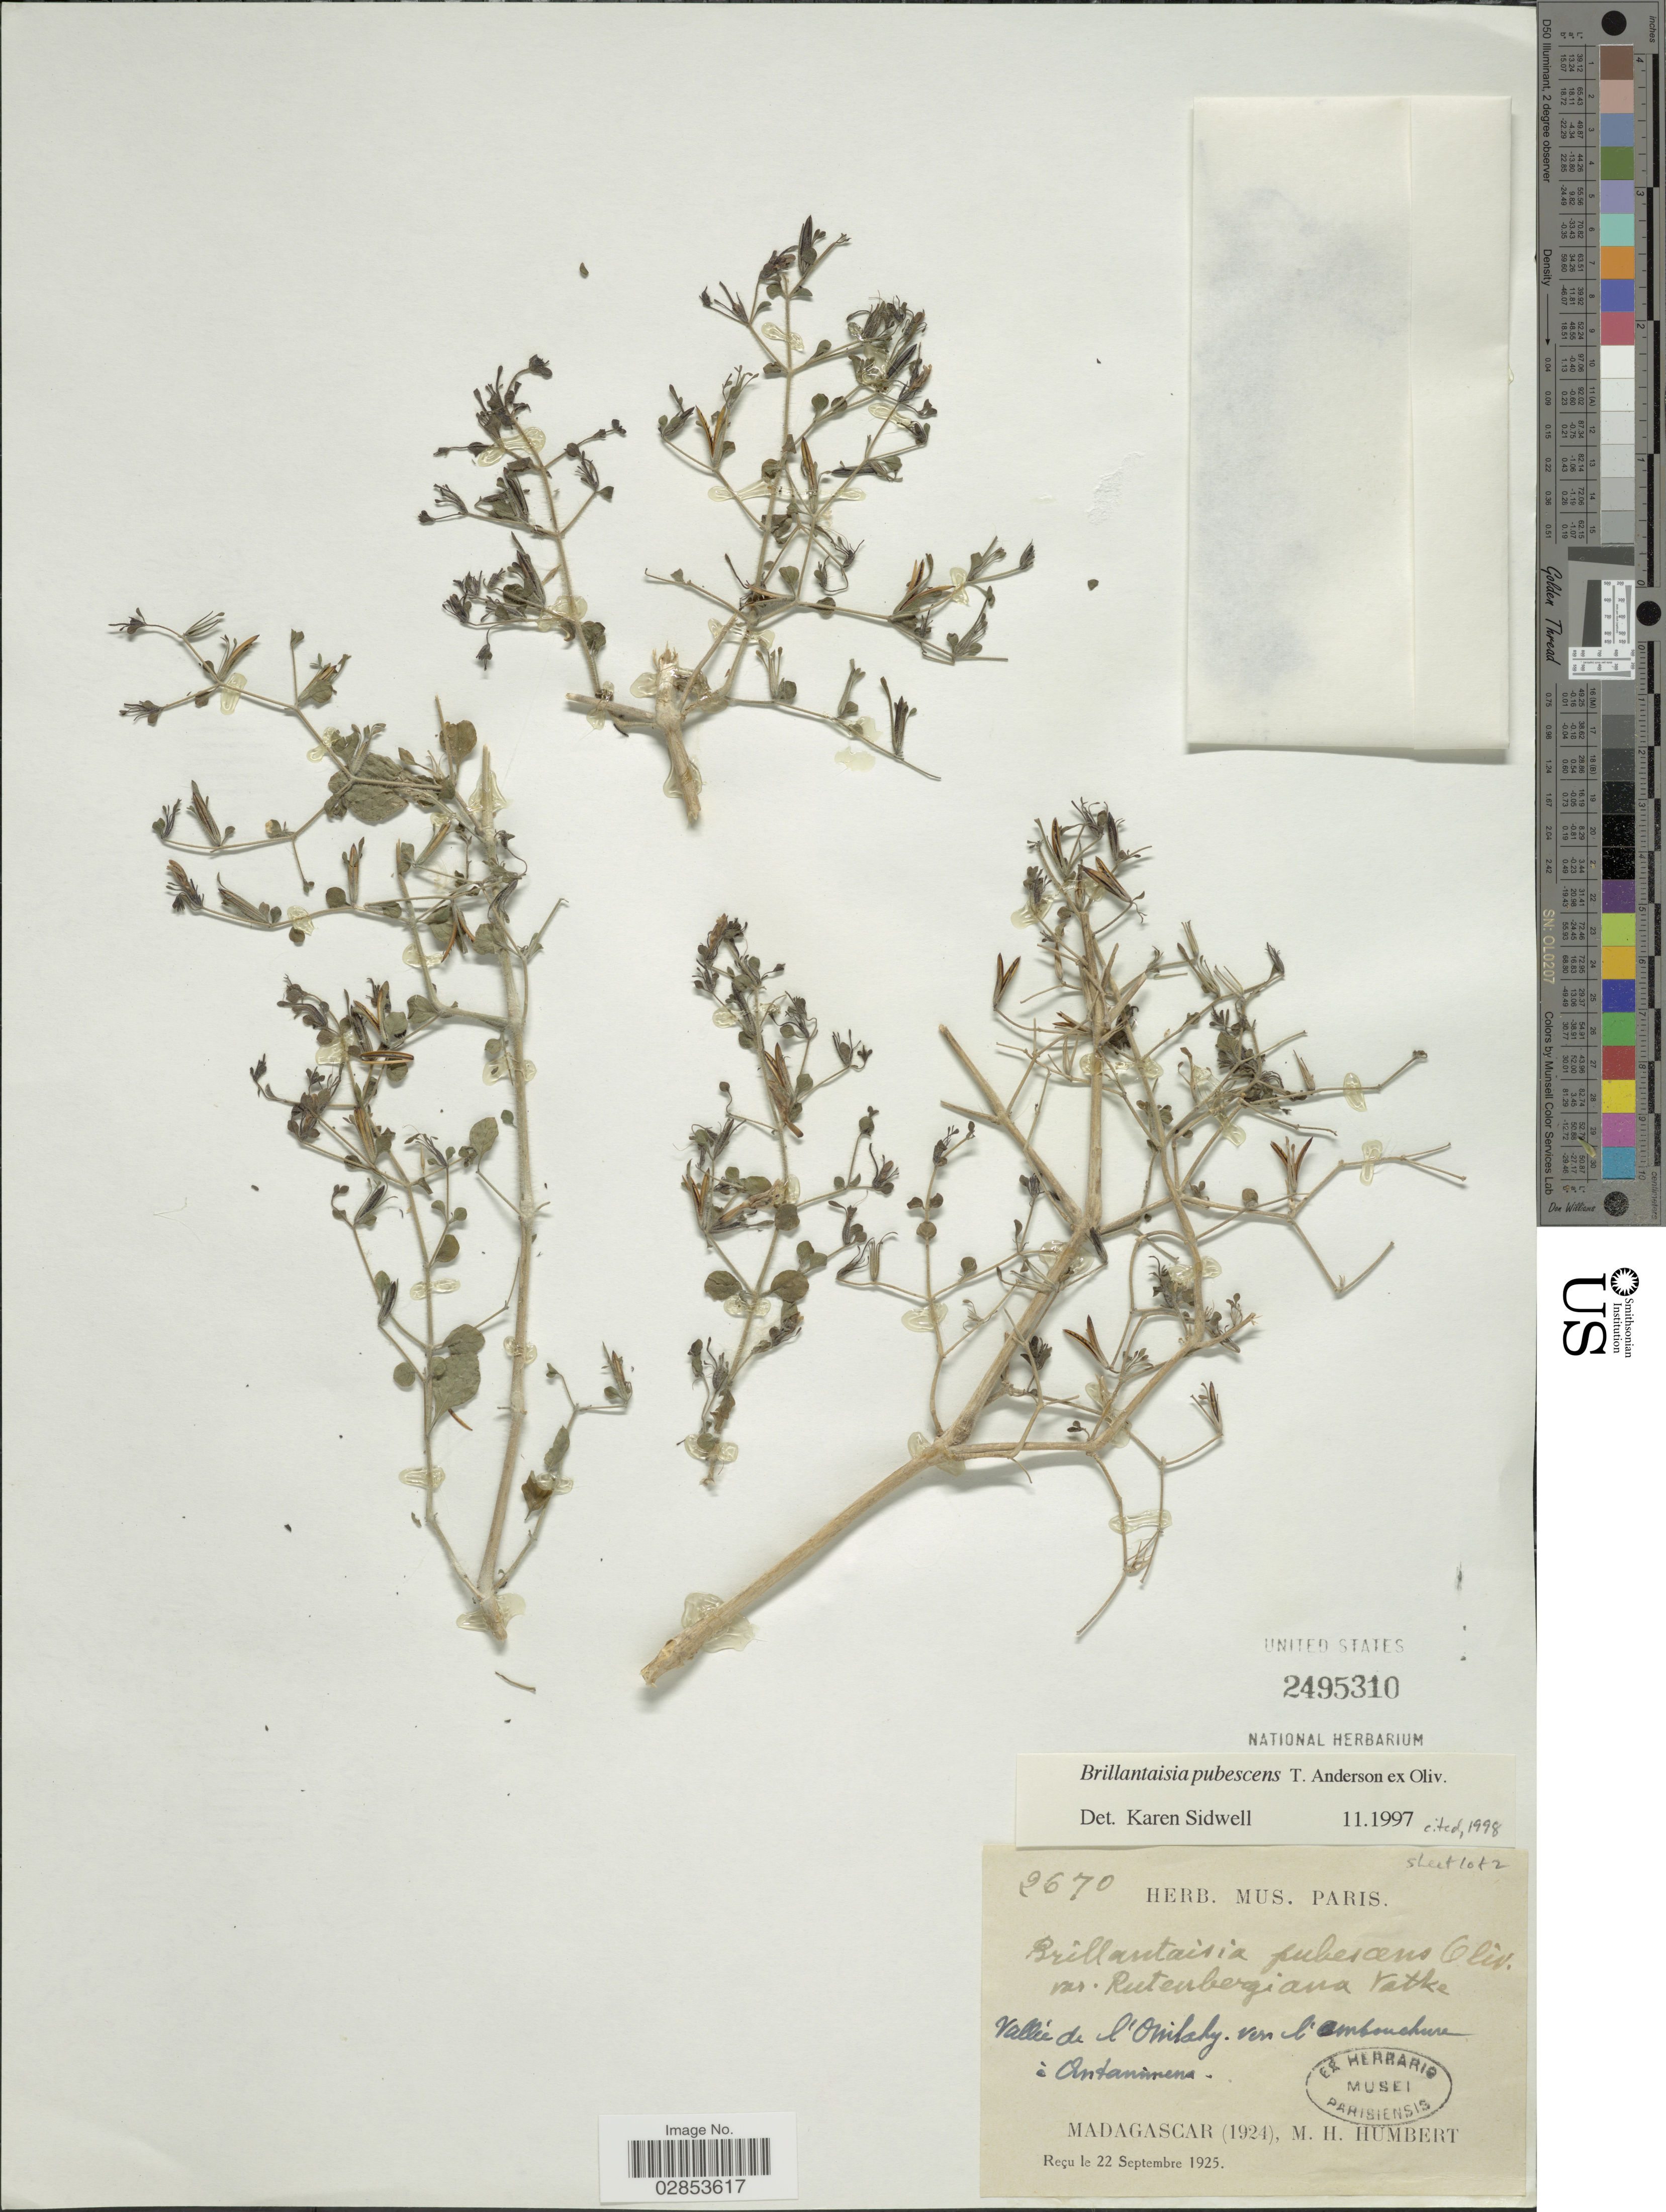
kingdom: Plantae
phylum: Tracheophyta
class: Magnoliopsida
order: Lamiales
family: Acanthaceae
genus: Brillantaisia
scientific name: Brillantaisia pubescens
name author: T. Anderson ex Oliv.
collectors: H. Humbert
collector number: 2670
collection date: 1924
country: Madagascar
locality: Vallée de l'Onilahy. vers l'Embochure: Antanimena.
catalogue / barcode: US 2495310